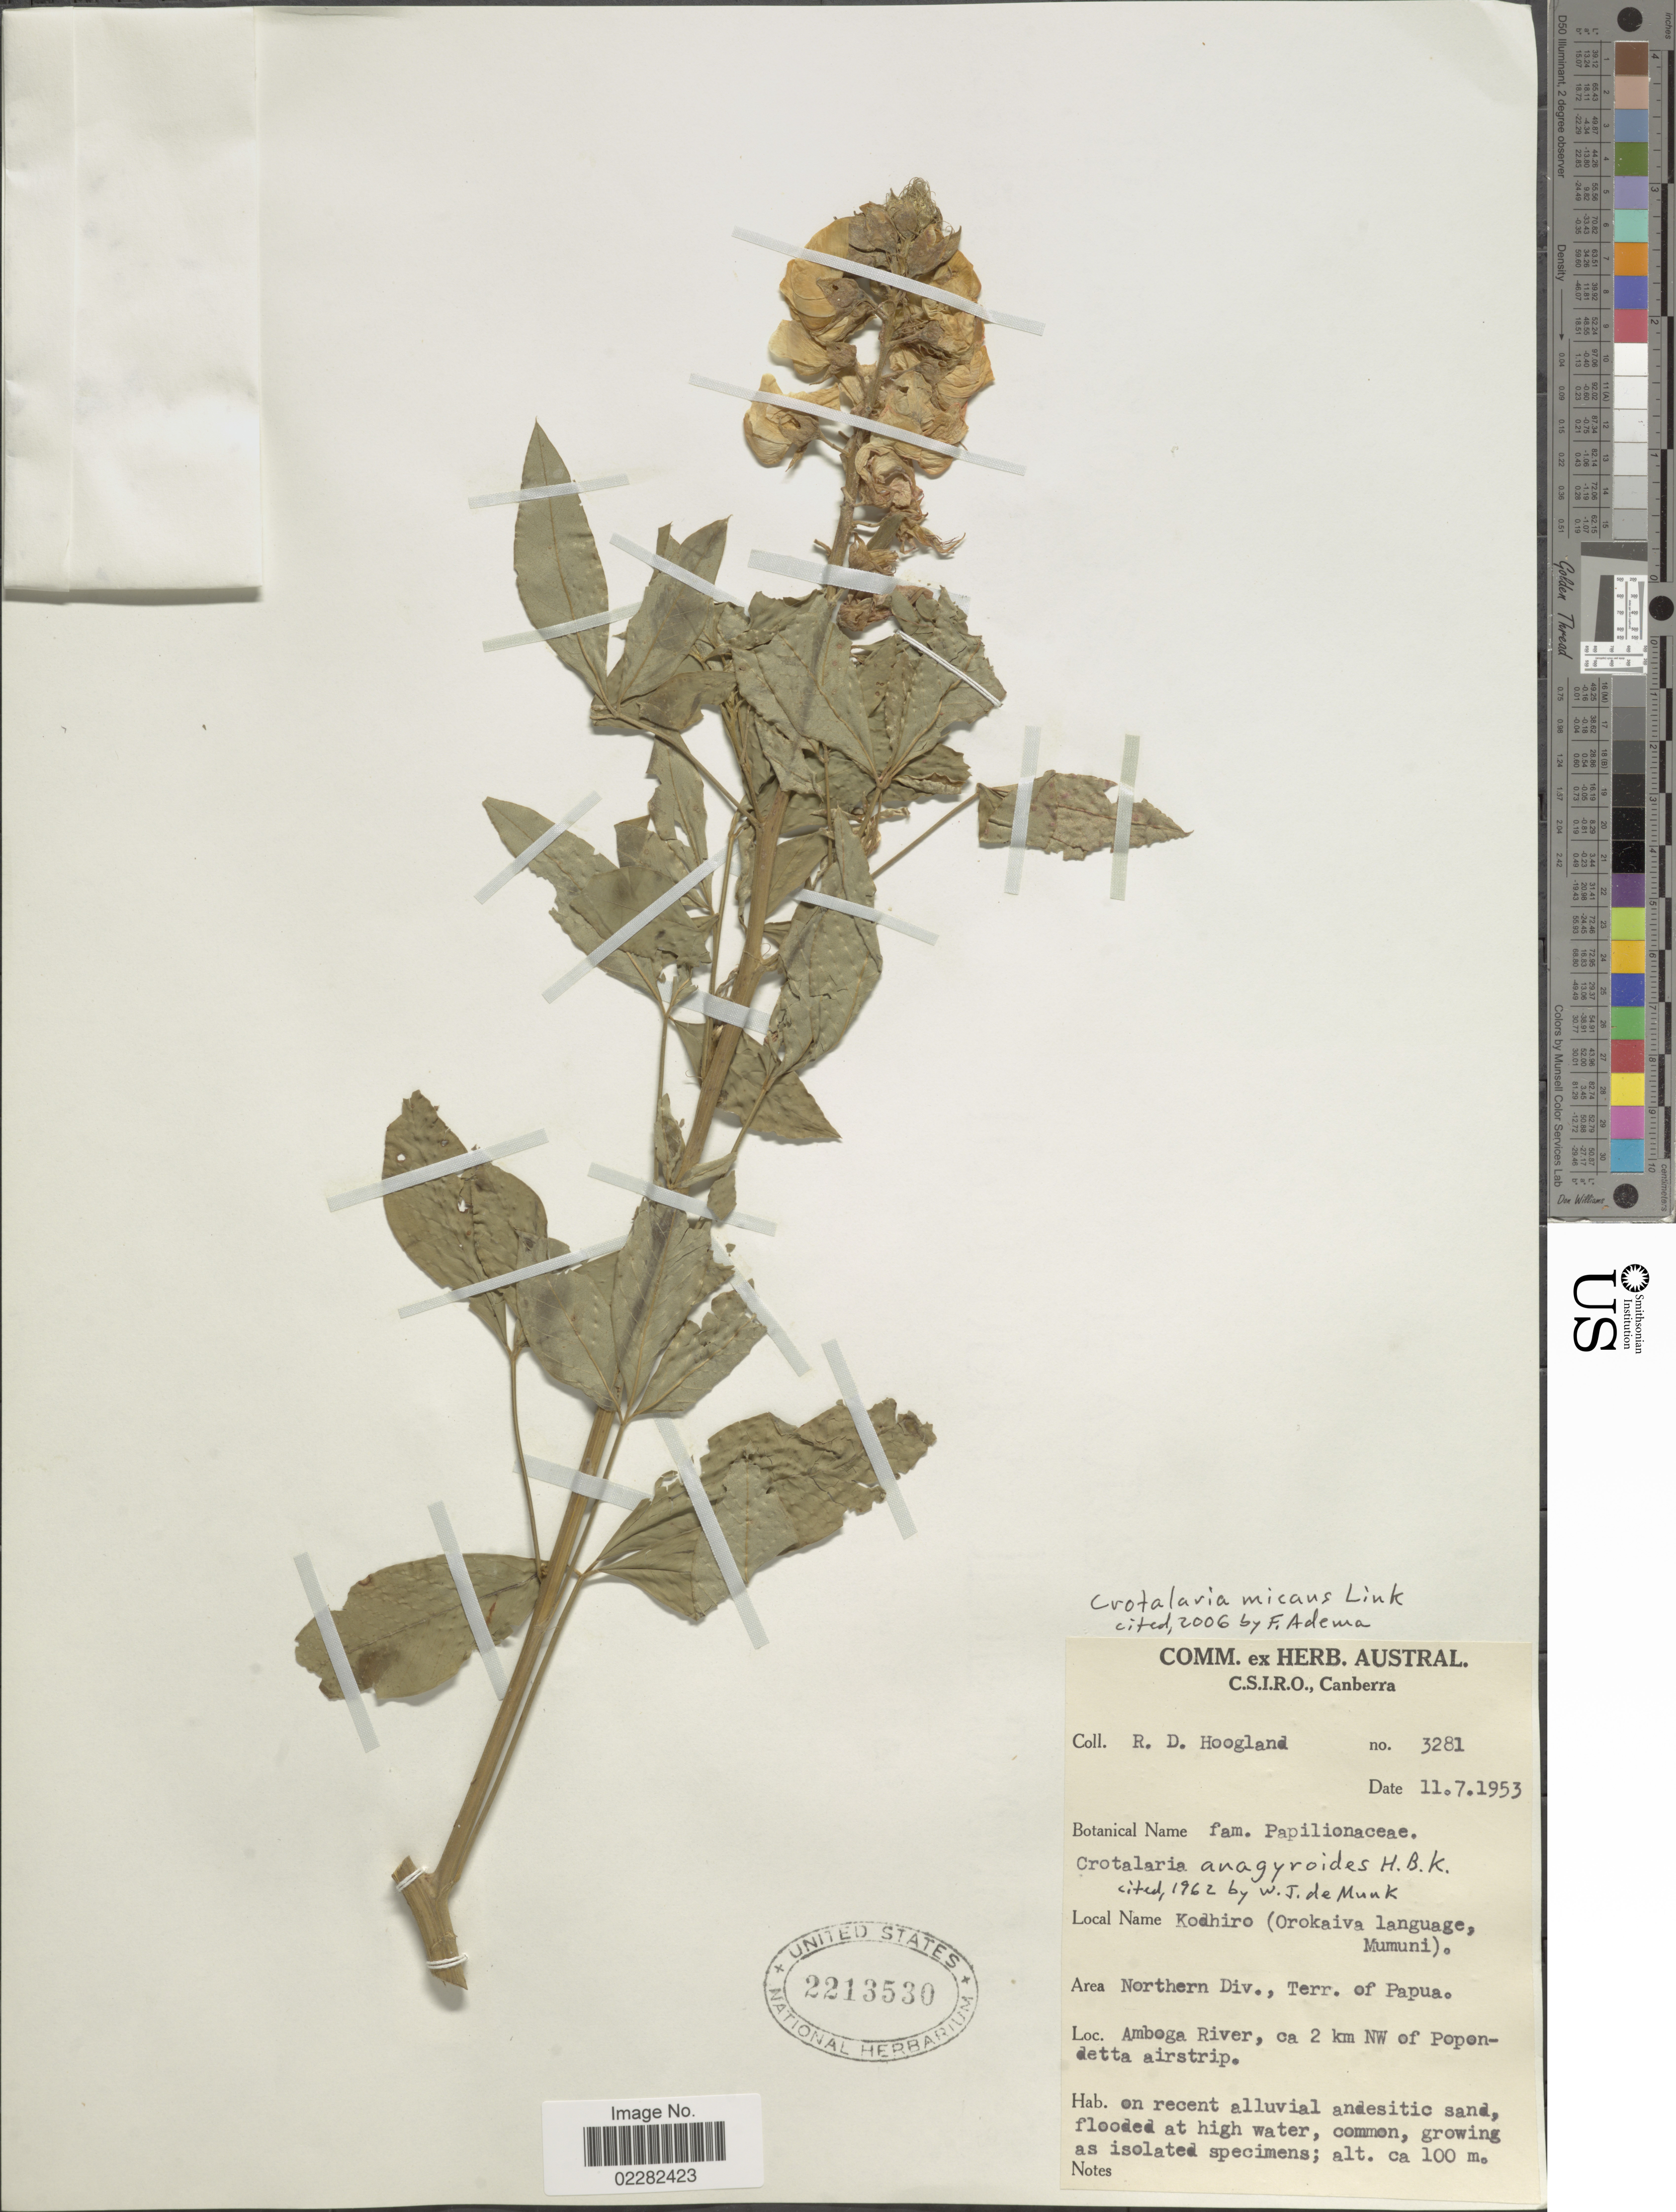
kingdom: Plantae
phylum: Tracheophyta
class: Magnoliopsida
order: Fabales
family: Fabaceae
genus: Crotalaria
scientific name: Crotalaria micans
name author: Link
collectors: R. D. Hoogland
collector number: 3281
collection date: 1953-07-11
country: Papua New Guinea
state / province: Northern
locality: Amboga River, ca 2 km N of Popendetta airstrip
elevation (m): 100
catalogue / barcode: US 2213530